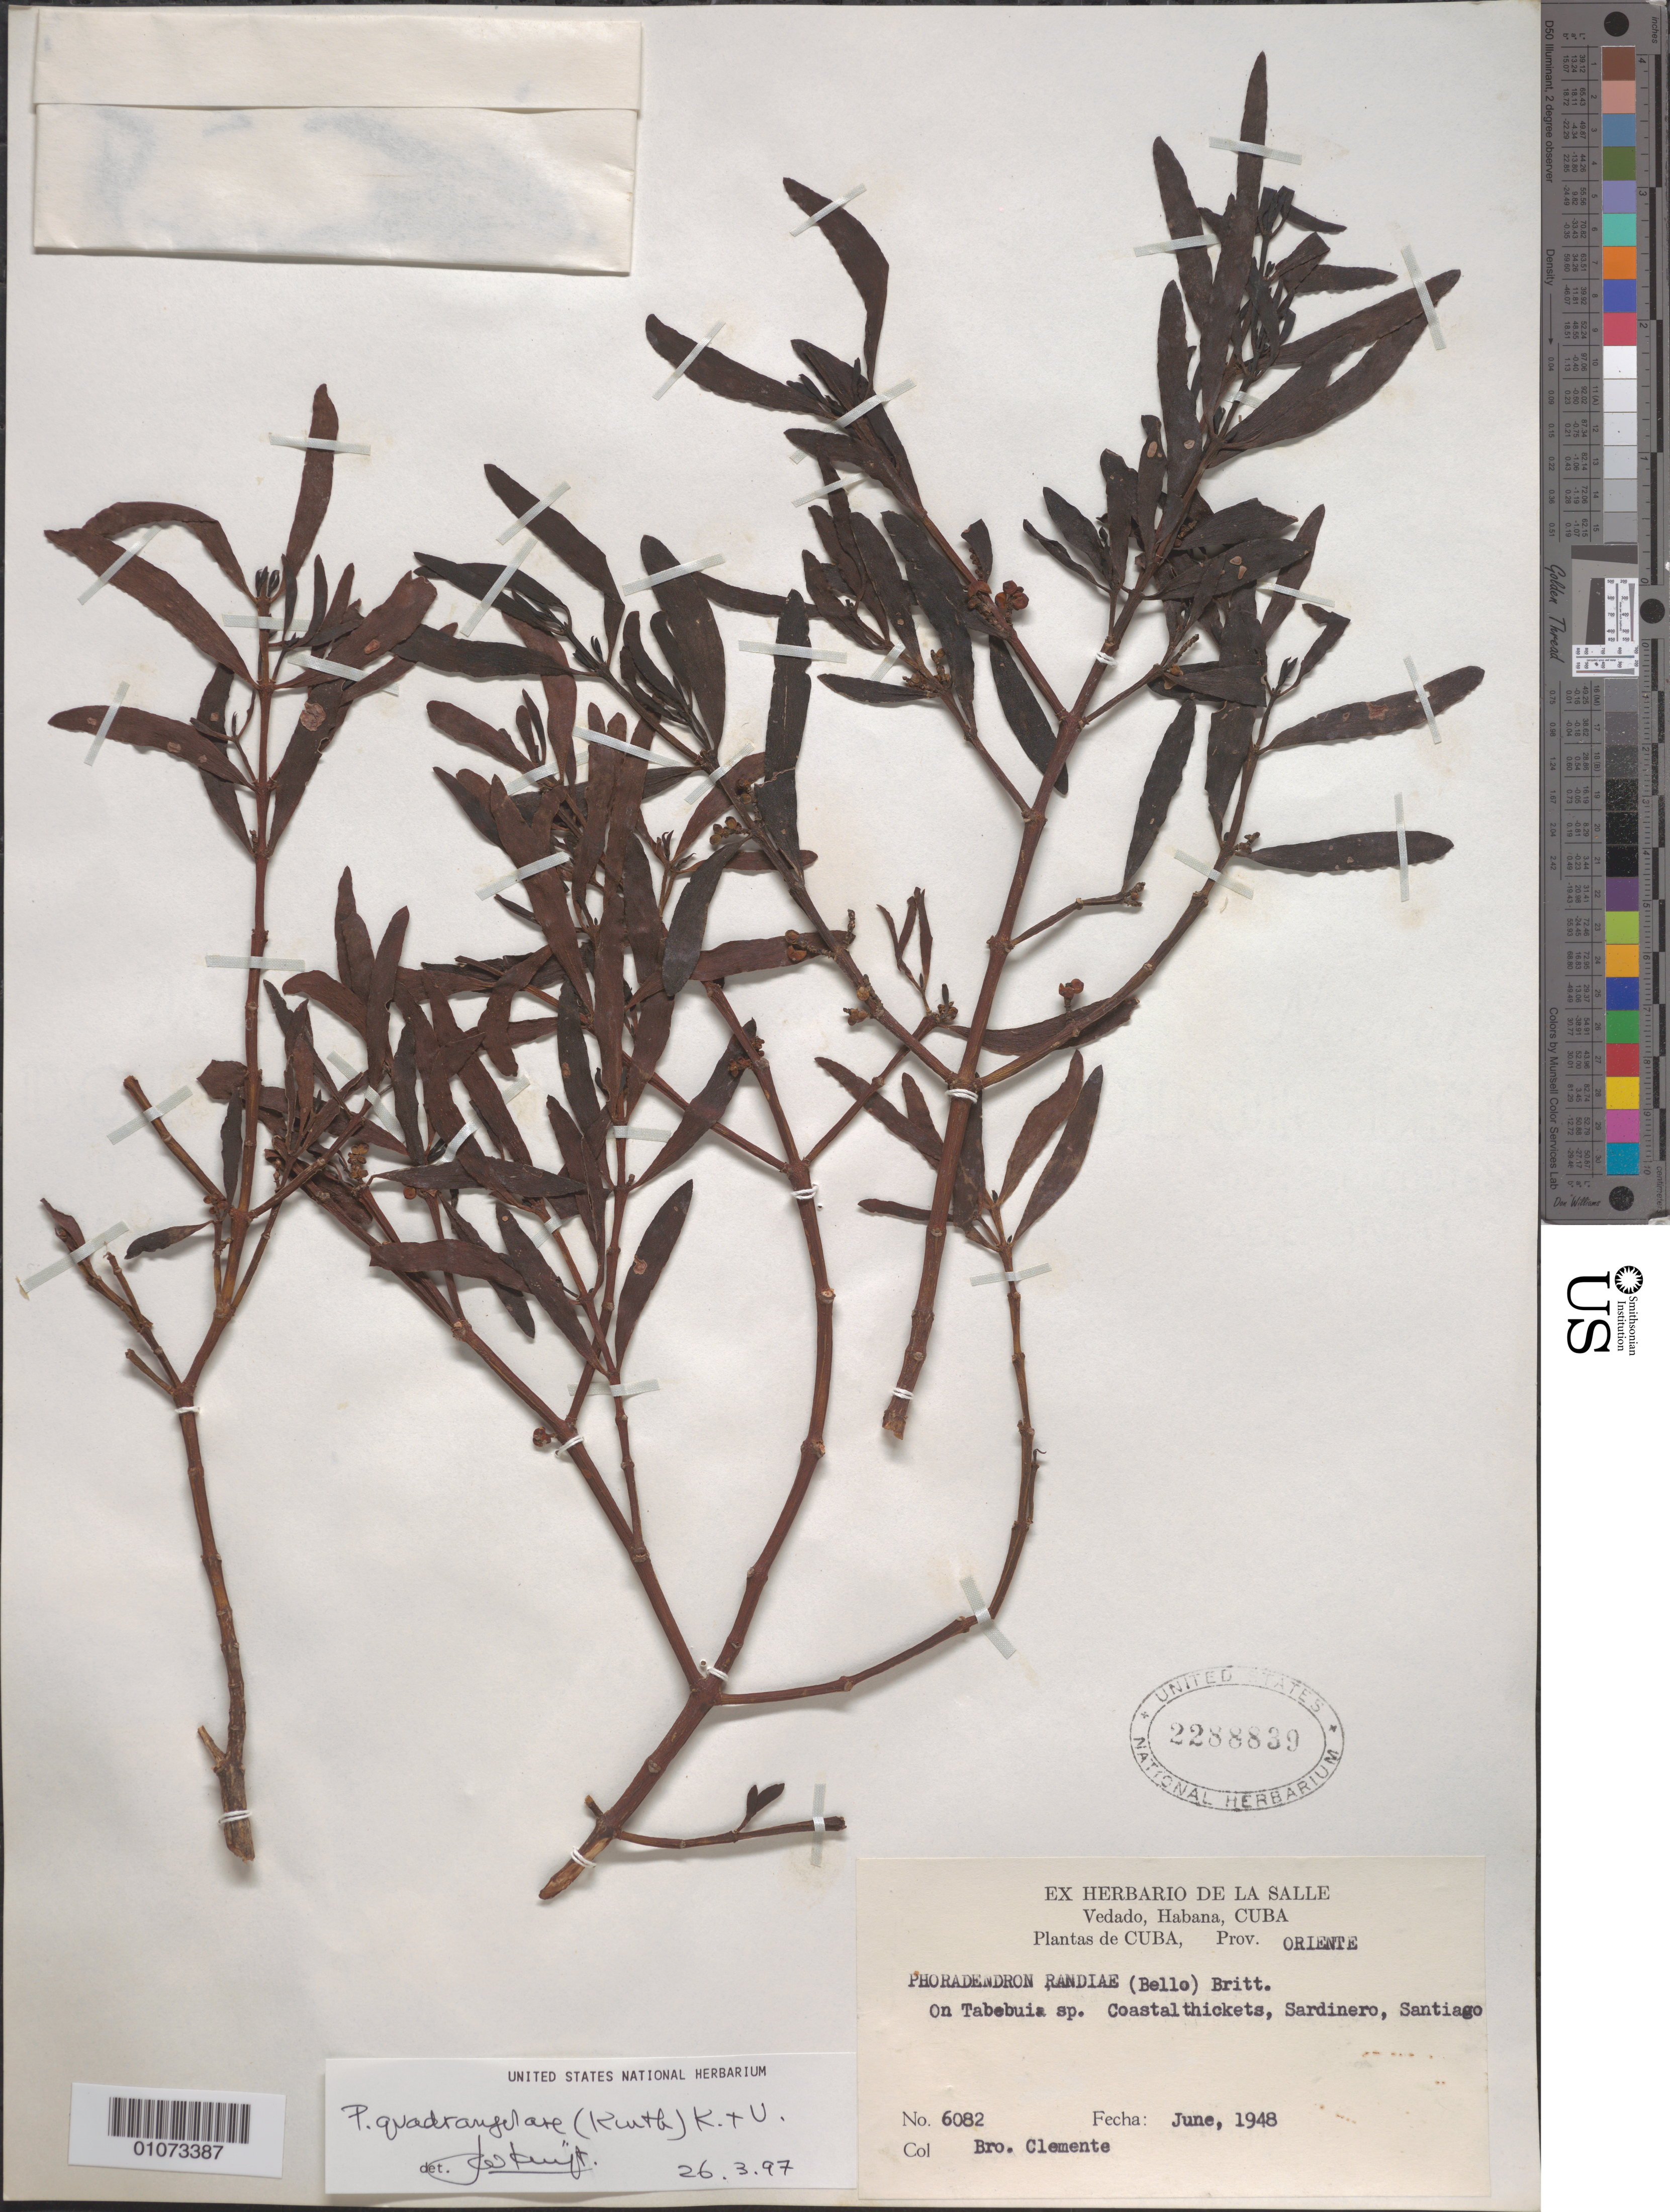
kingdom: Plantae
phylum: Tracheophyta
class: Magnoliopsida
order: Santalales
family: Viscaceae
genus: Phoradendron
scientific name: Phoradendron quadrangulare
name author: (Kunth) Griseb.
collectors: Bro. Clemente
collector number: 6082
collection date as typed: Jun 1948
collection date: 1948-06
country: Cuba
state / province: Santiago de Cuba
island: Cuba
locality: Sardinero, Santiago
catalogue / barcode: US 2288839